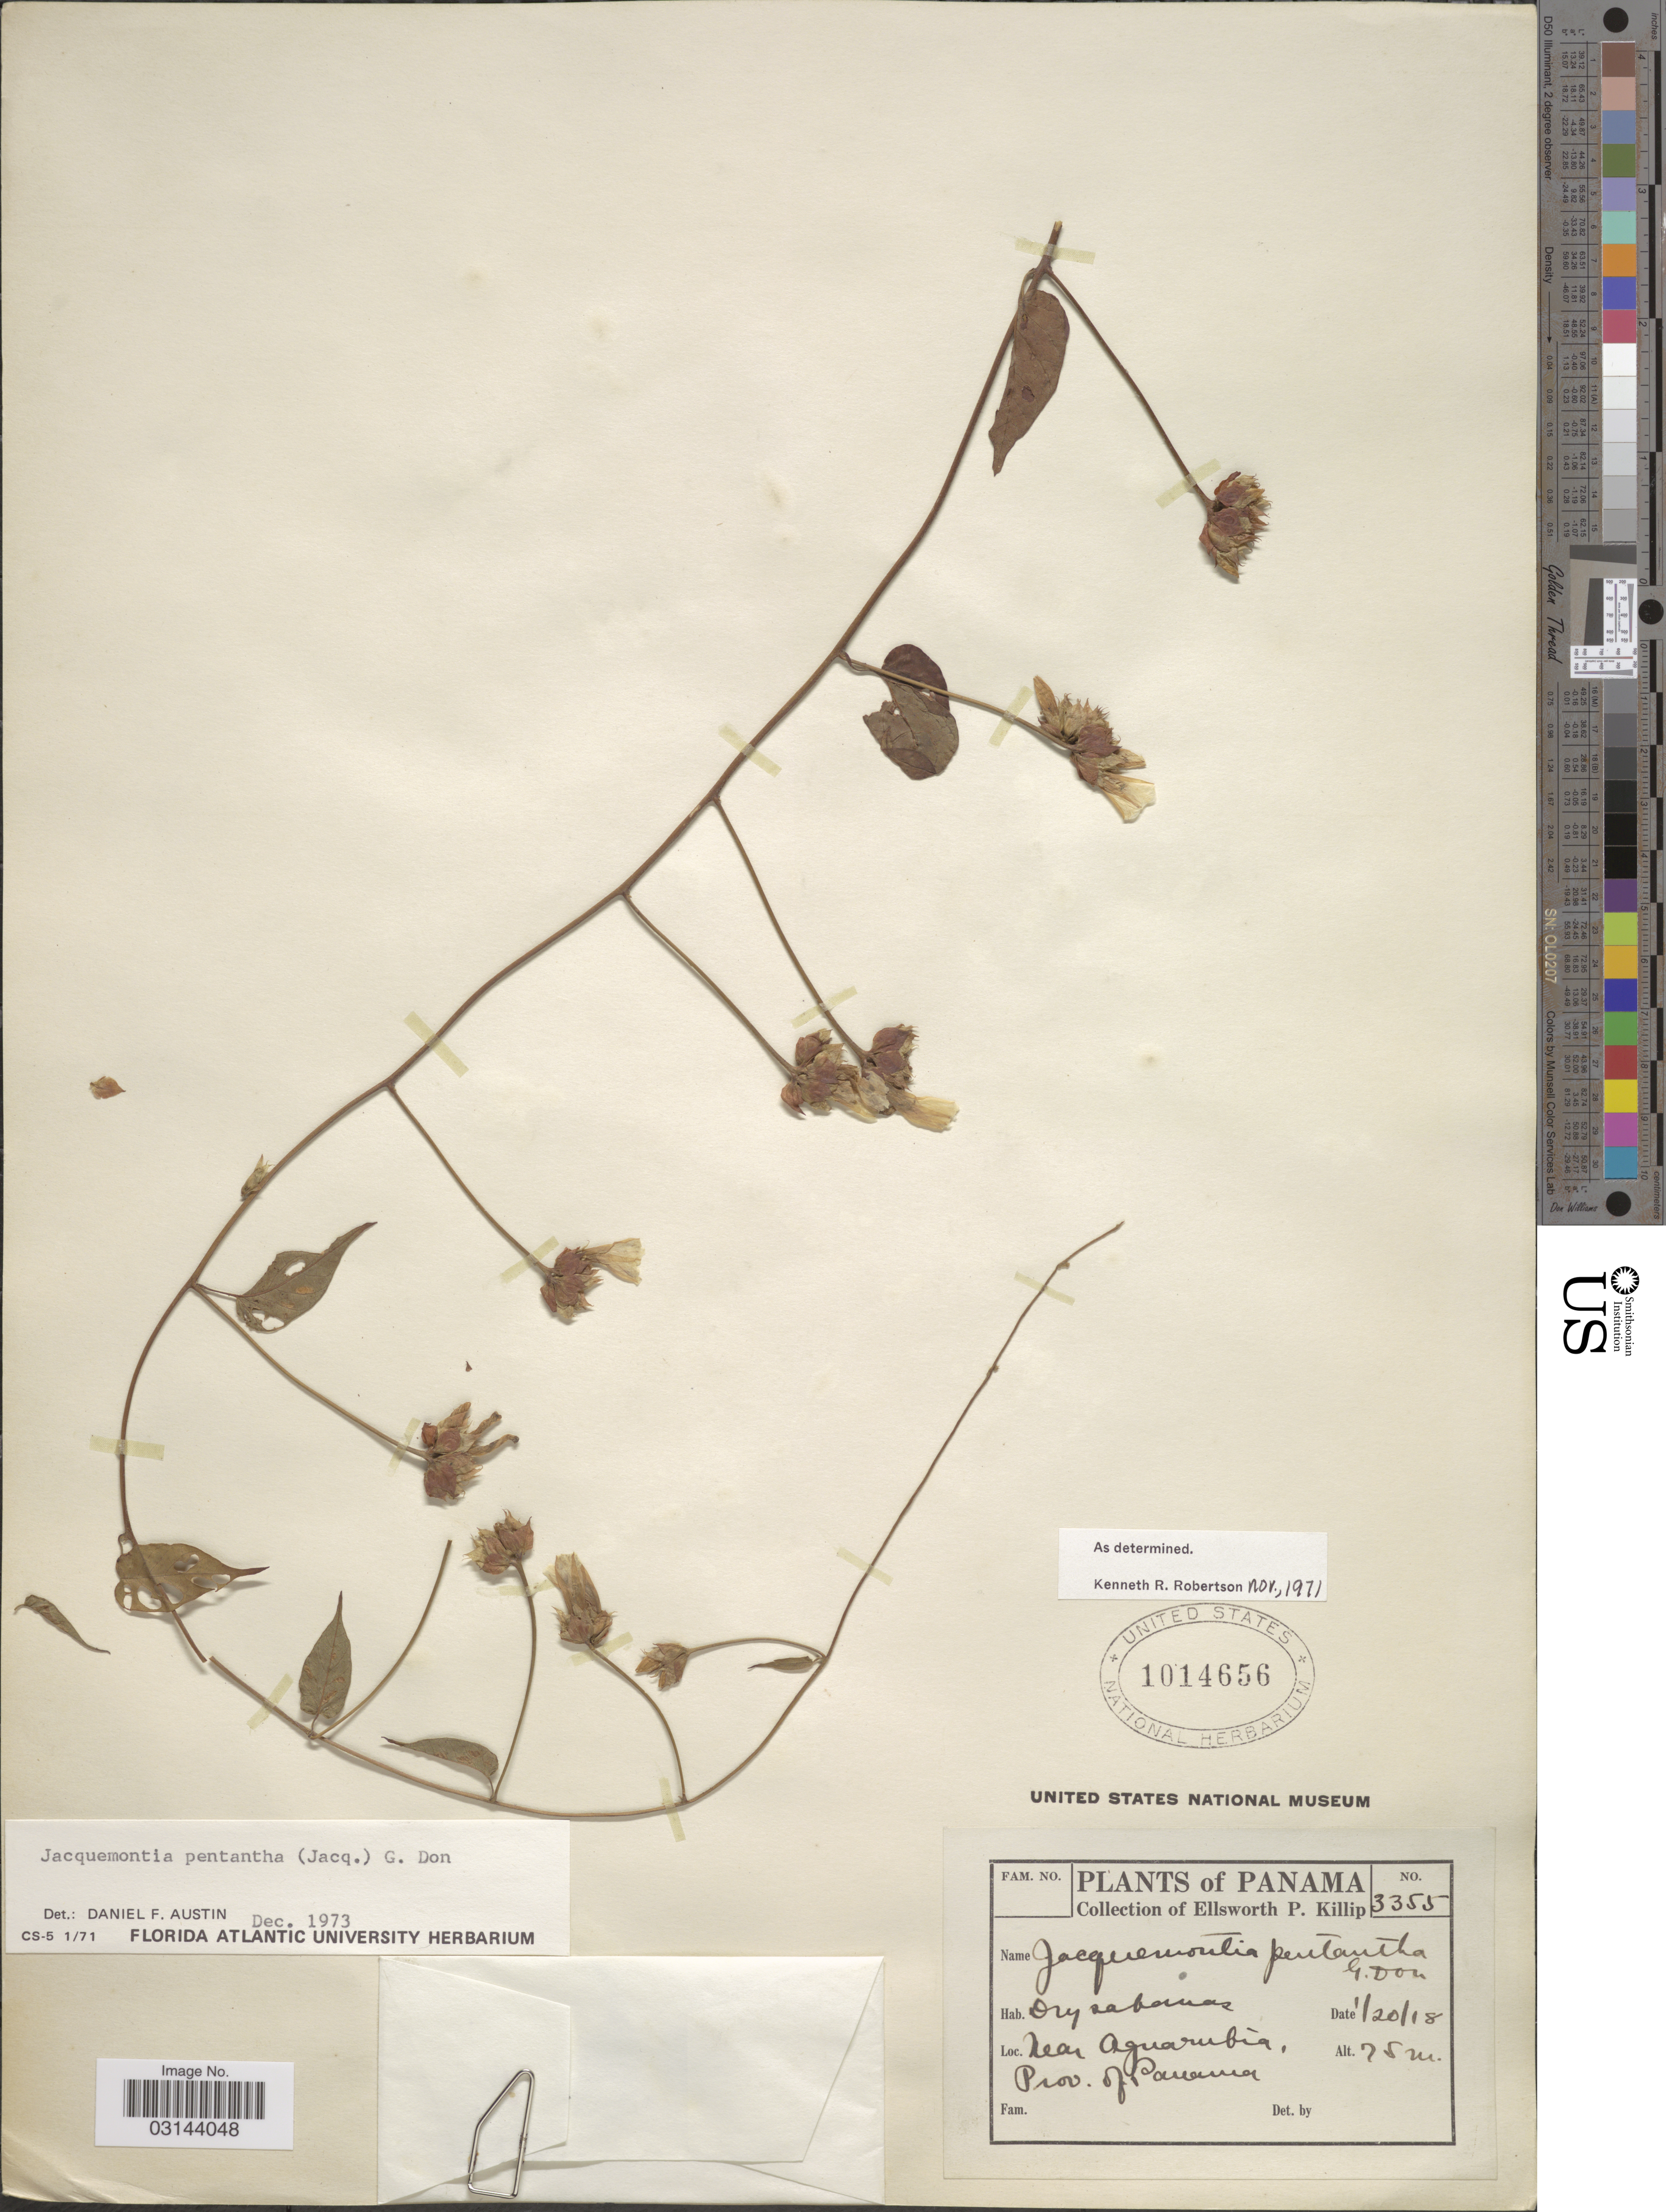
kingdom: Plantae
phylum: Tracheophyta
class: Magnoliopsida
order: Solanales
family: Convolvulaceae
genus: Jacquemontia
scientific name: Jacquemontia pentanthos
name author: (Jacq.) G. Don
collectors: E. P. Killip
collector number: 3355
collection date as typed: Transcribed d/m/y: 20/1/18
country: Panama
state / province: Panamá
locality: Near Aguarubia, Prov. of Panama.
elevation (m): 75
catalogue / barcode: US 1014656